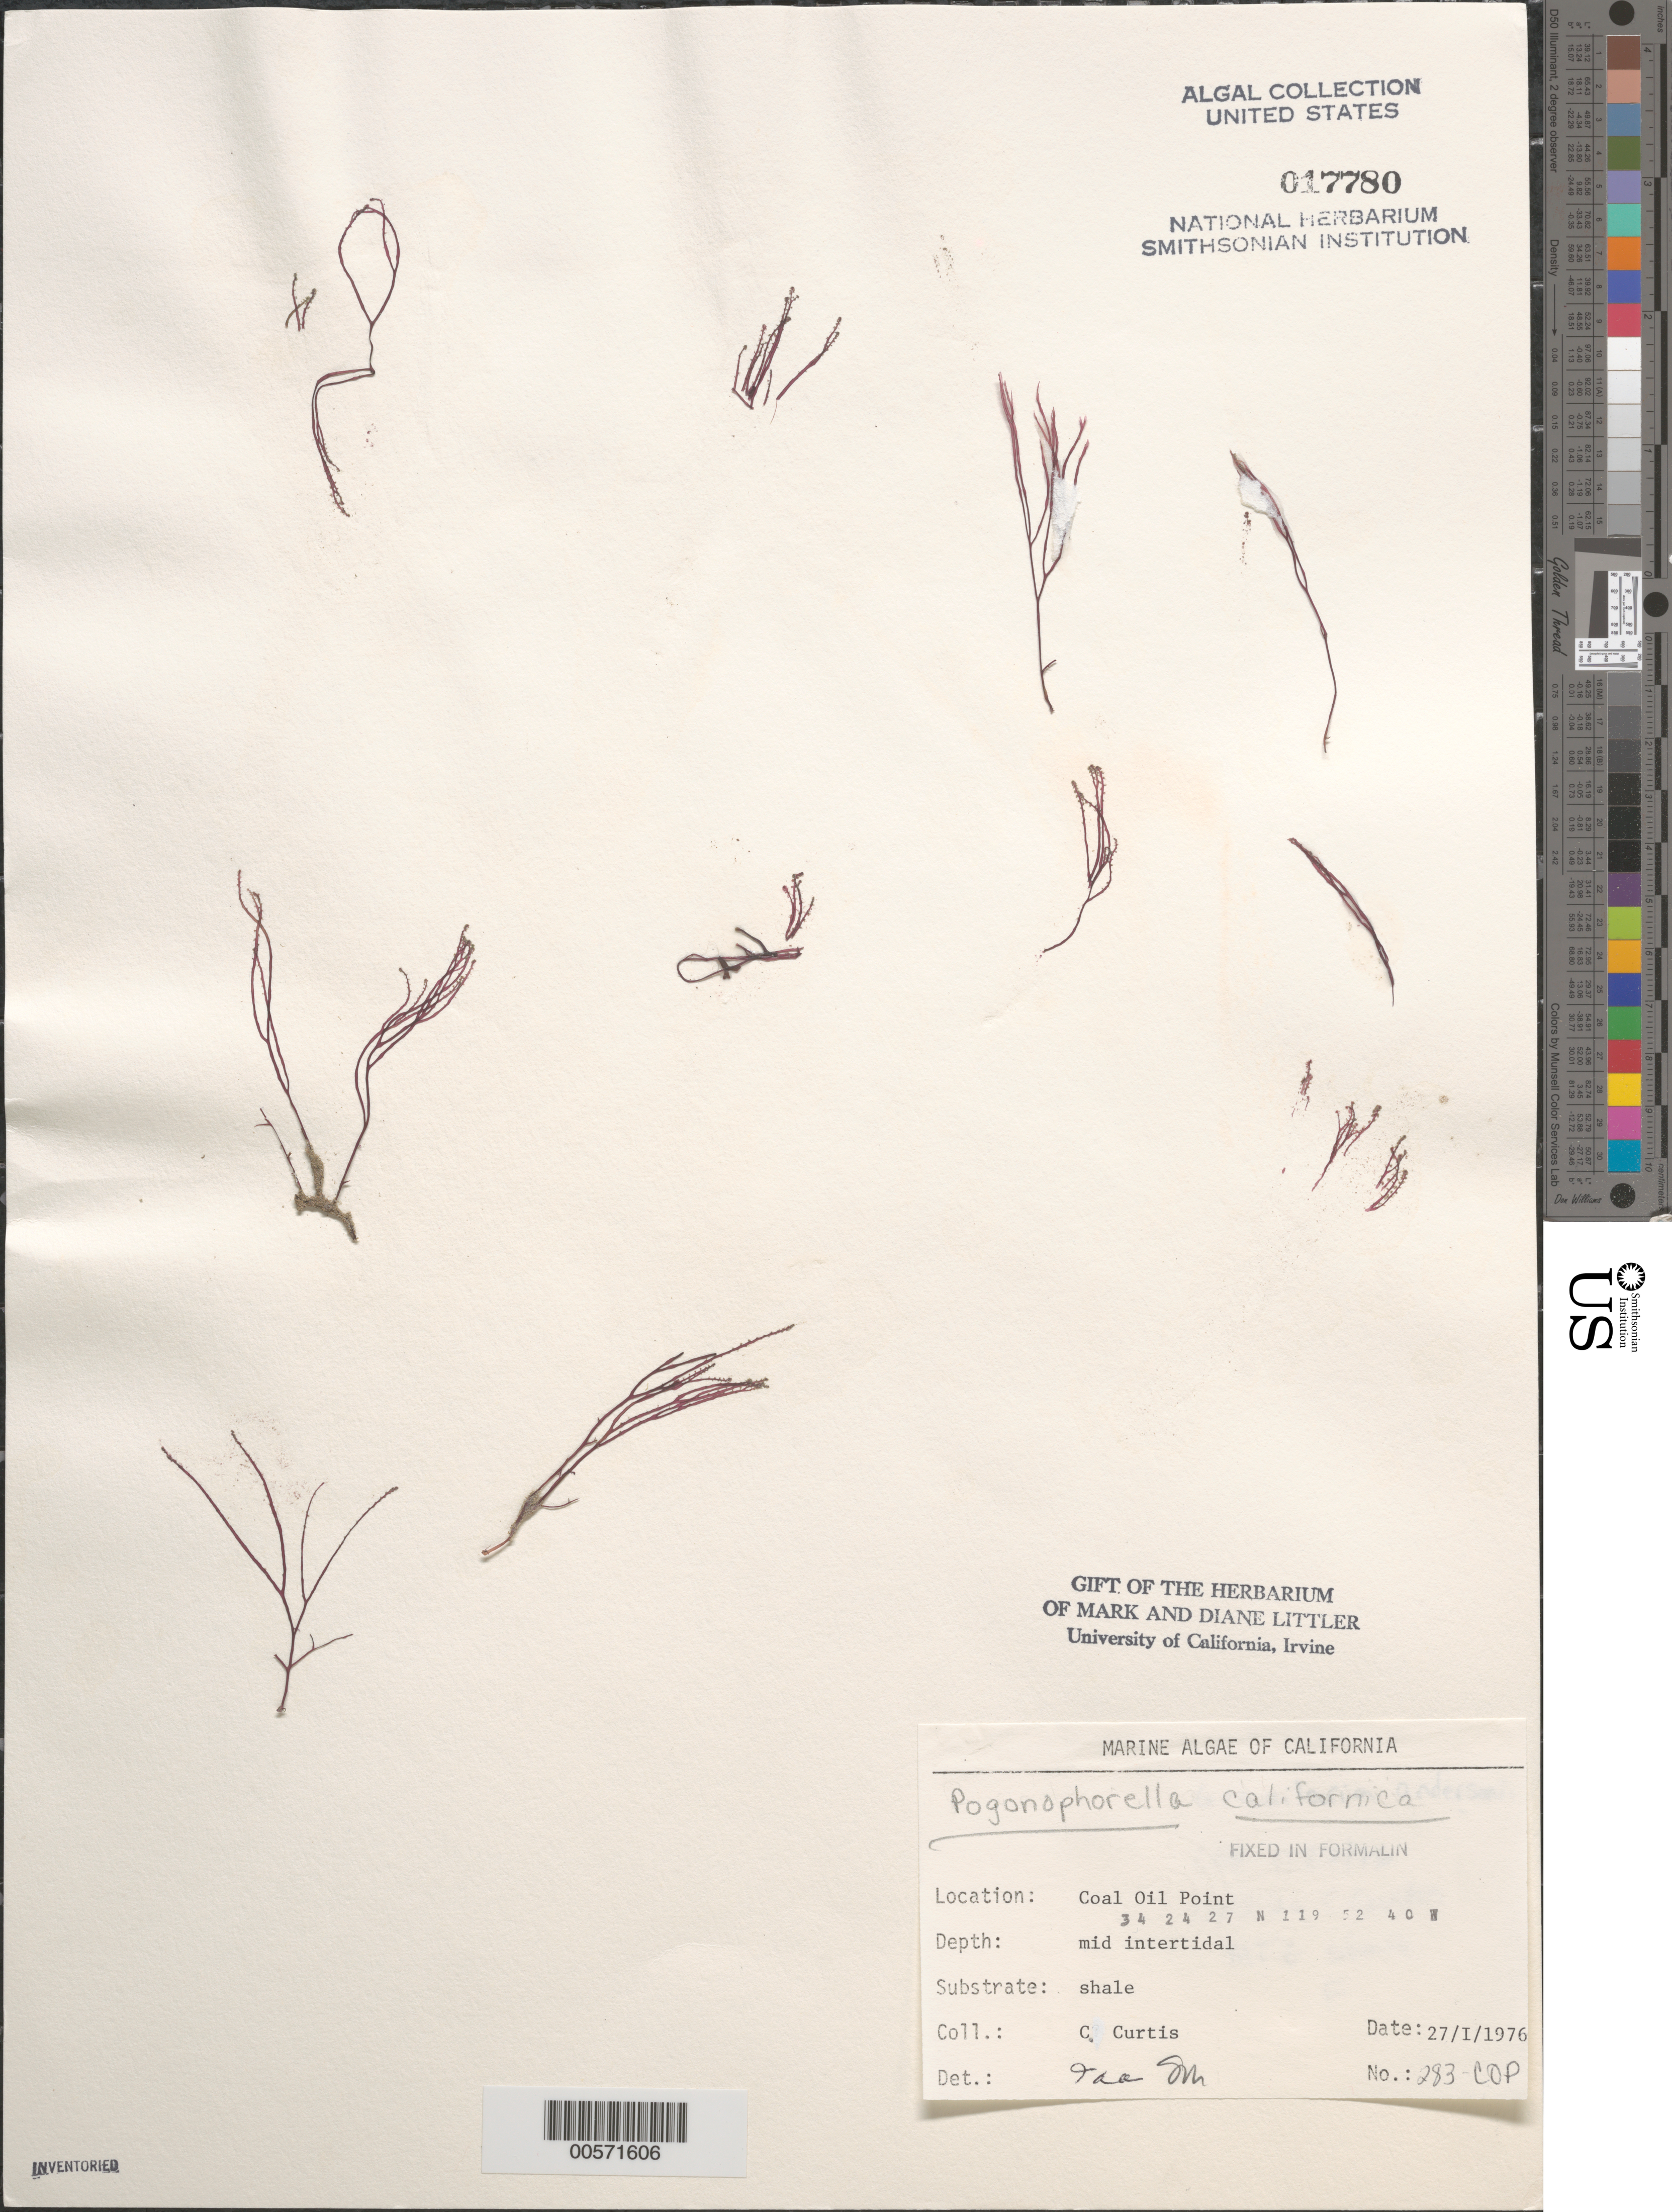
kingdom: Plantae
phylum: Rhodophyta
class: Florideophyceae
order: Ceramiales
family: Dasyaceae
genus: Pogonophorella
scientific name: Pogonophorella californica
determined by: Abbott, I. A.; Murray, S. N.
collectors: C. Curtis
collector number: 283-COP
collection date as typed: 27 Jan 1976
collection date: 1976-01-27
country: United States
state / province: California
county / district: Santa Barbara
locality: Coal Oil Point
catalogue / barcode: US 17780